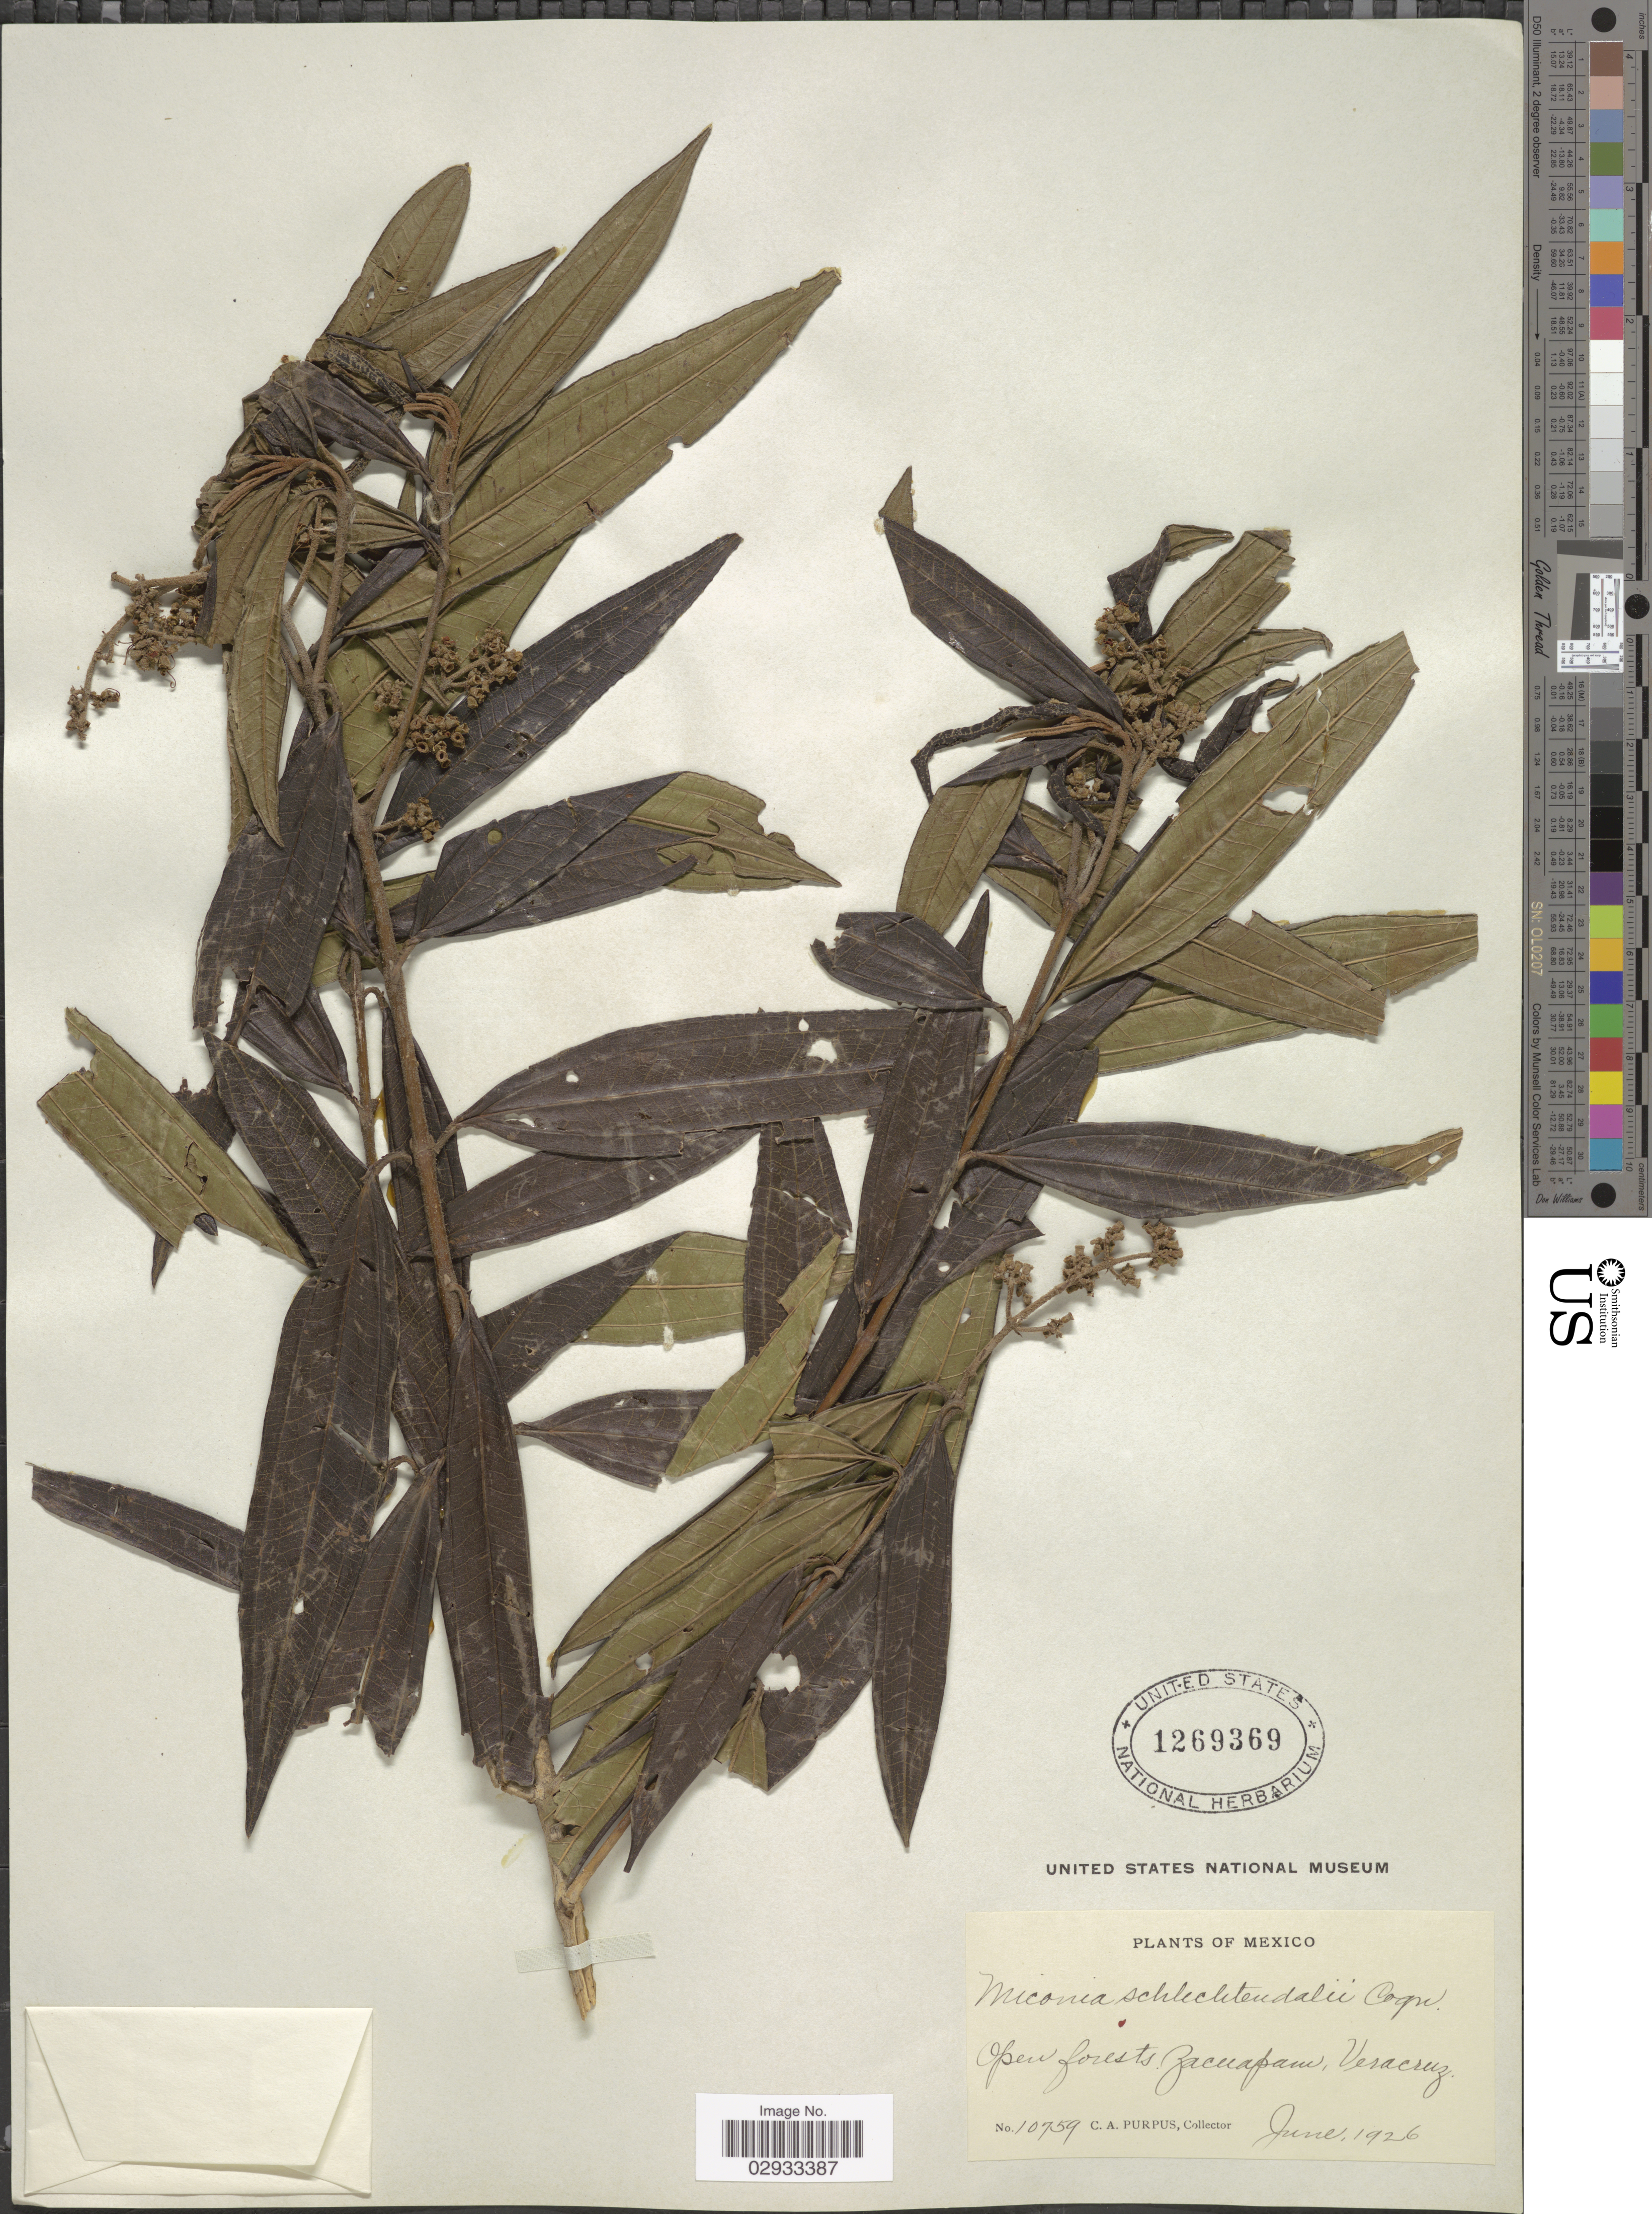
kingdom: Plantae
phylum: Tracheophyta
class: Magnoliopsida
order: Myrtales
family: Melastomataceae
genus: Miconia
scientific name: Miconia schlechtendalii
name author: Cogn. in DC.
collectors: C. A. Purpus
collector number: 10759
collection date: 1926-06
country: Mexico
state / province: Veracruz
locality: Open forests Zacuapam, Veracruz.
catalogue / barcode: US 1269369